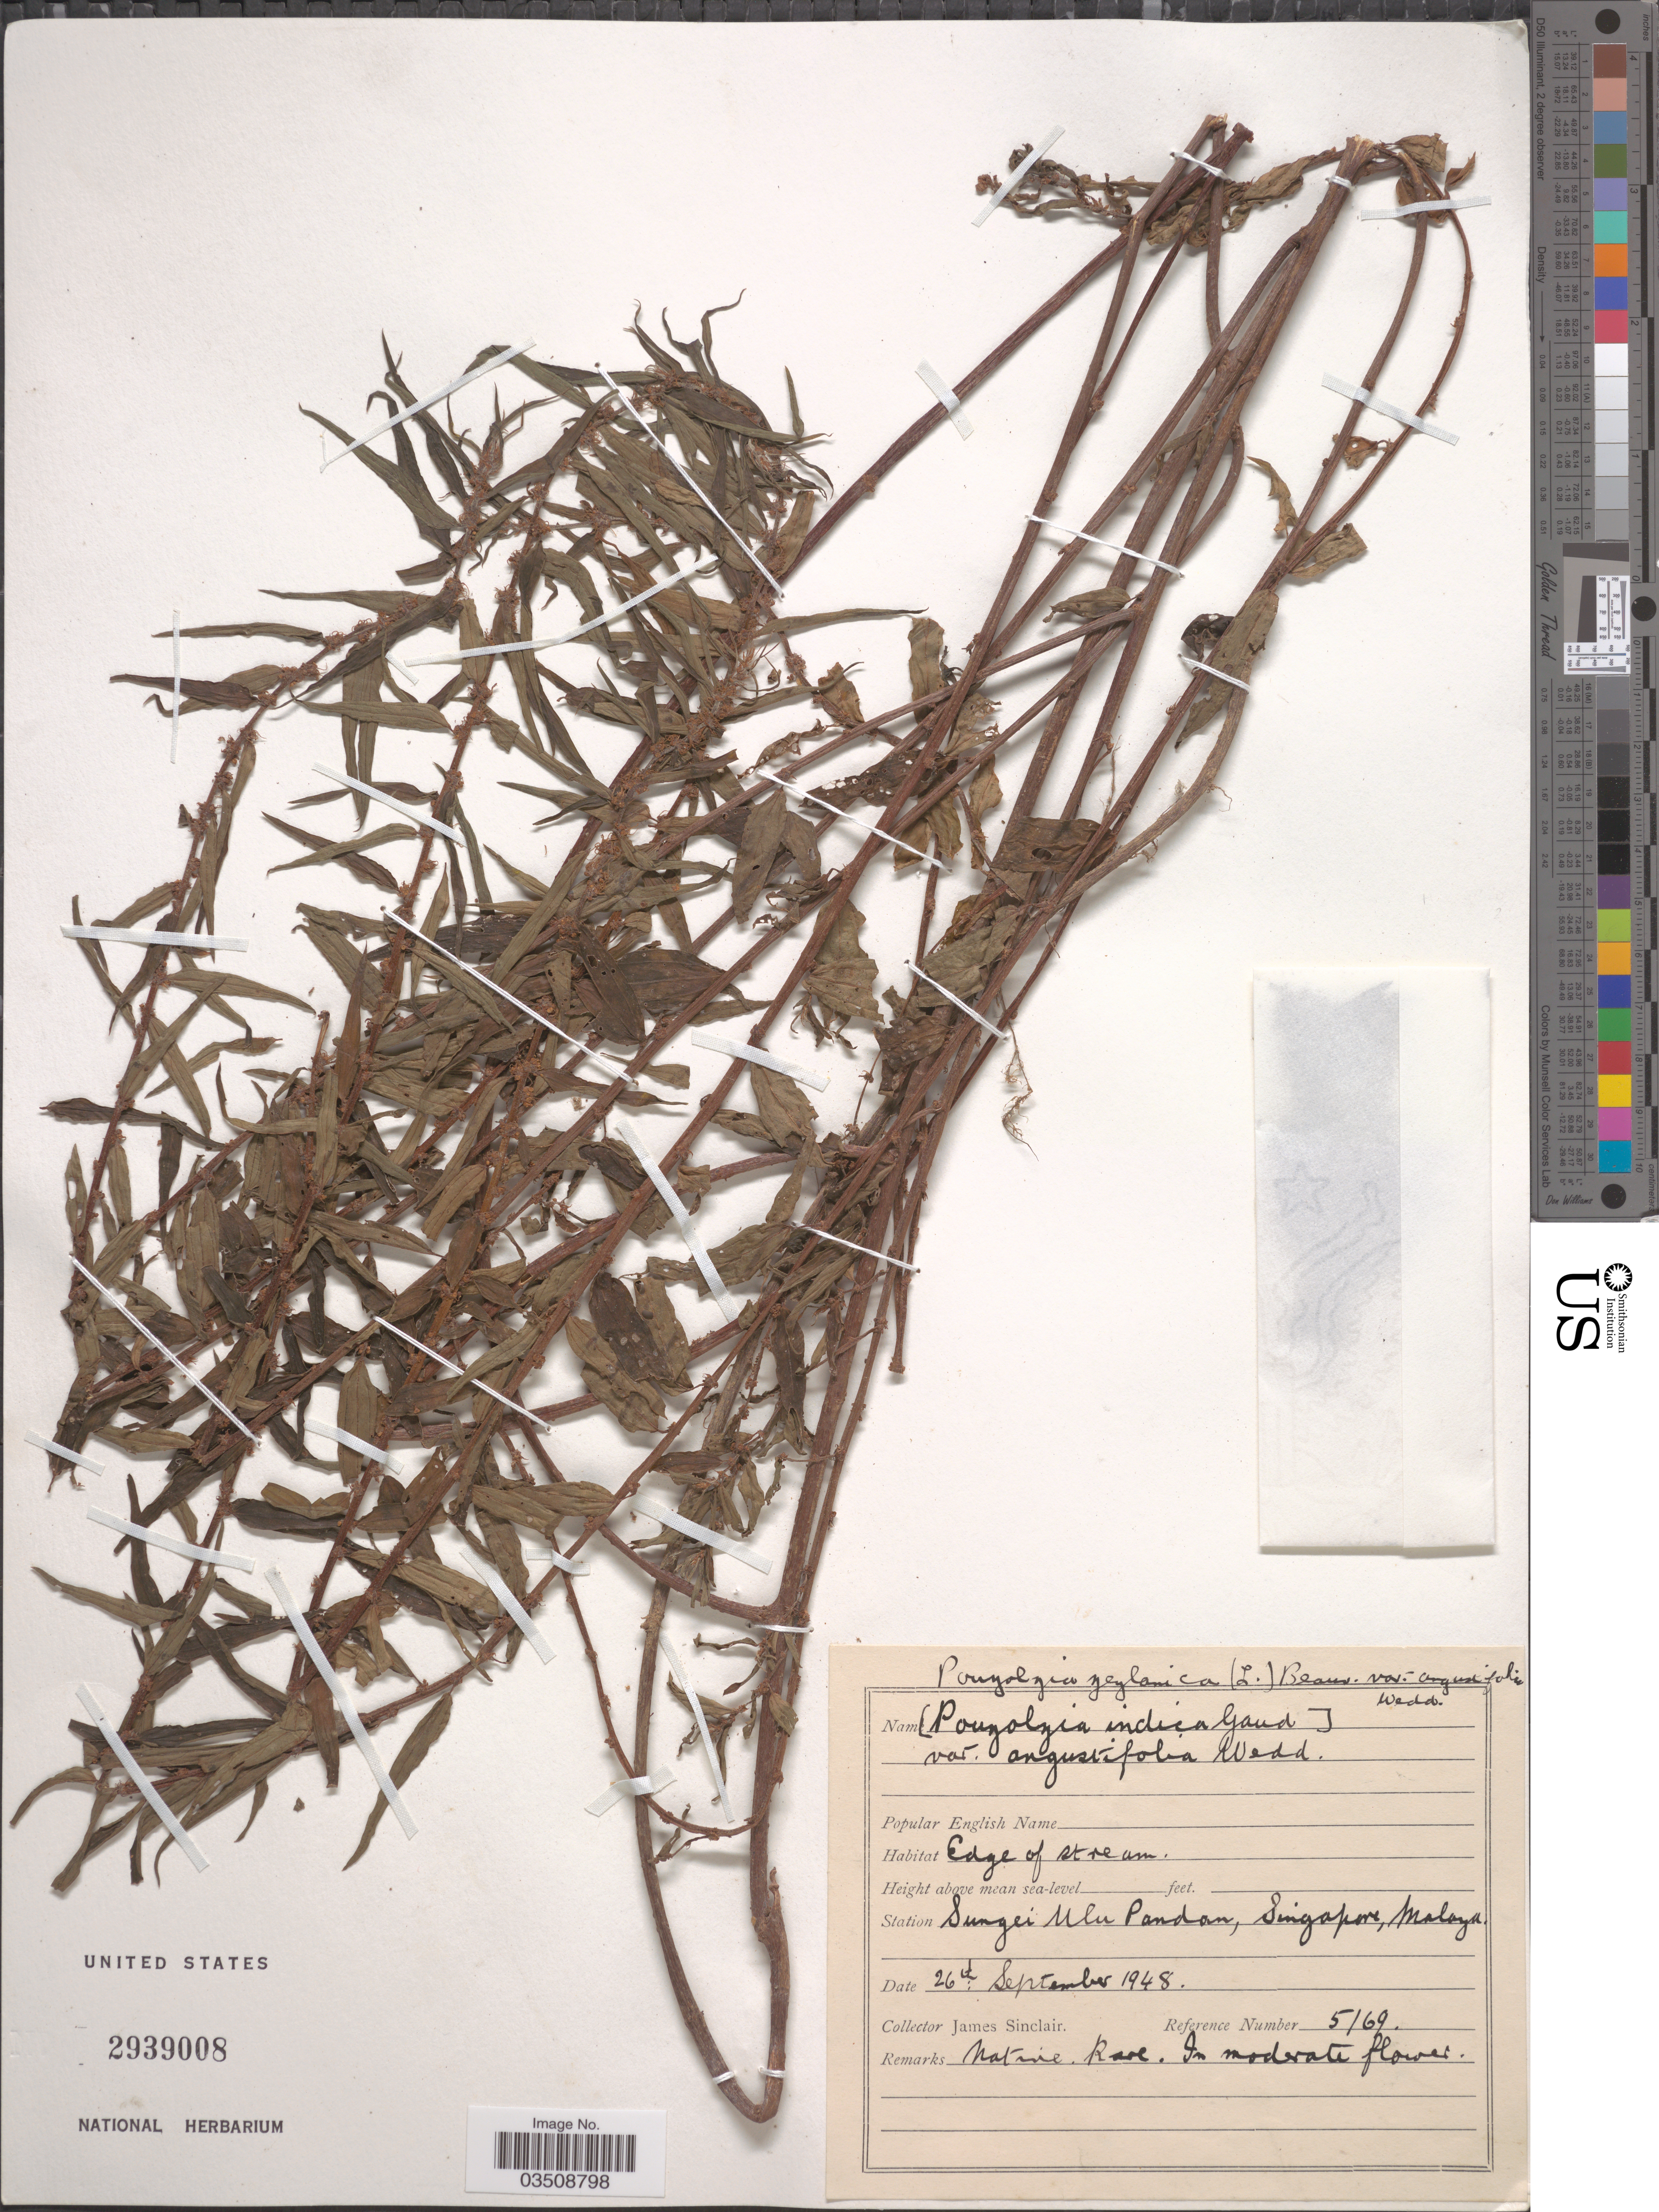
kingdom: Plantae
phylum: Tracheophyta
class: Magnoliopsida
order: Rosales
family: Urticaceae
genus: Pouzolzia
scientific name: Pouzolzia zeylanica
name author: (L.) Benn.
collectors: J. Sinclair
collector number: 5169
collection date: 1948-09-26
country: Singapore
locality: Station Sungei Ulu Pandan, Malaya.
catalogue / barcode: US 2939008